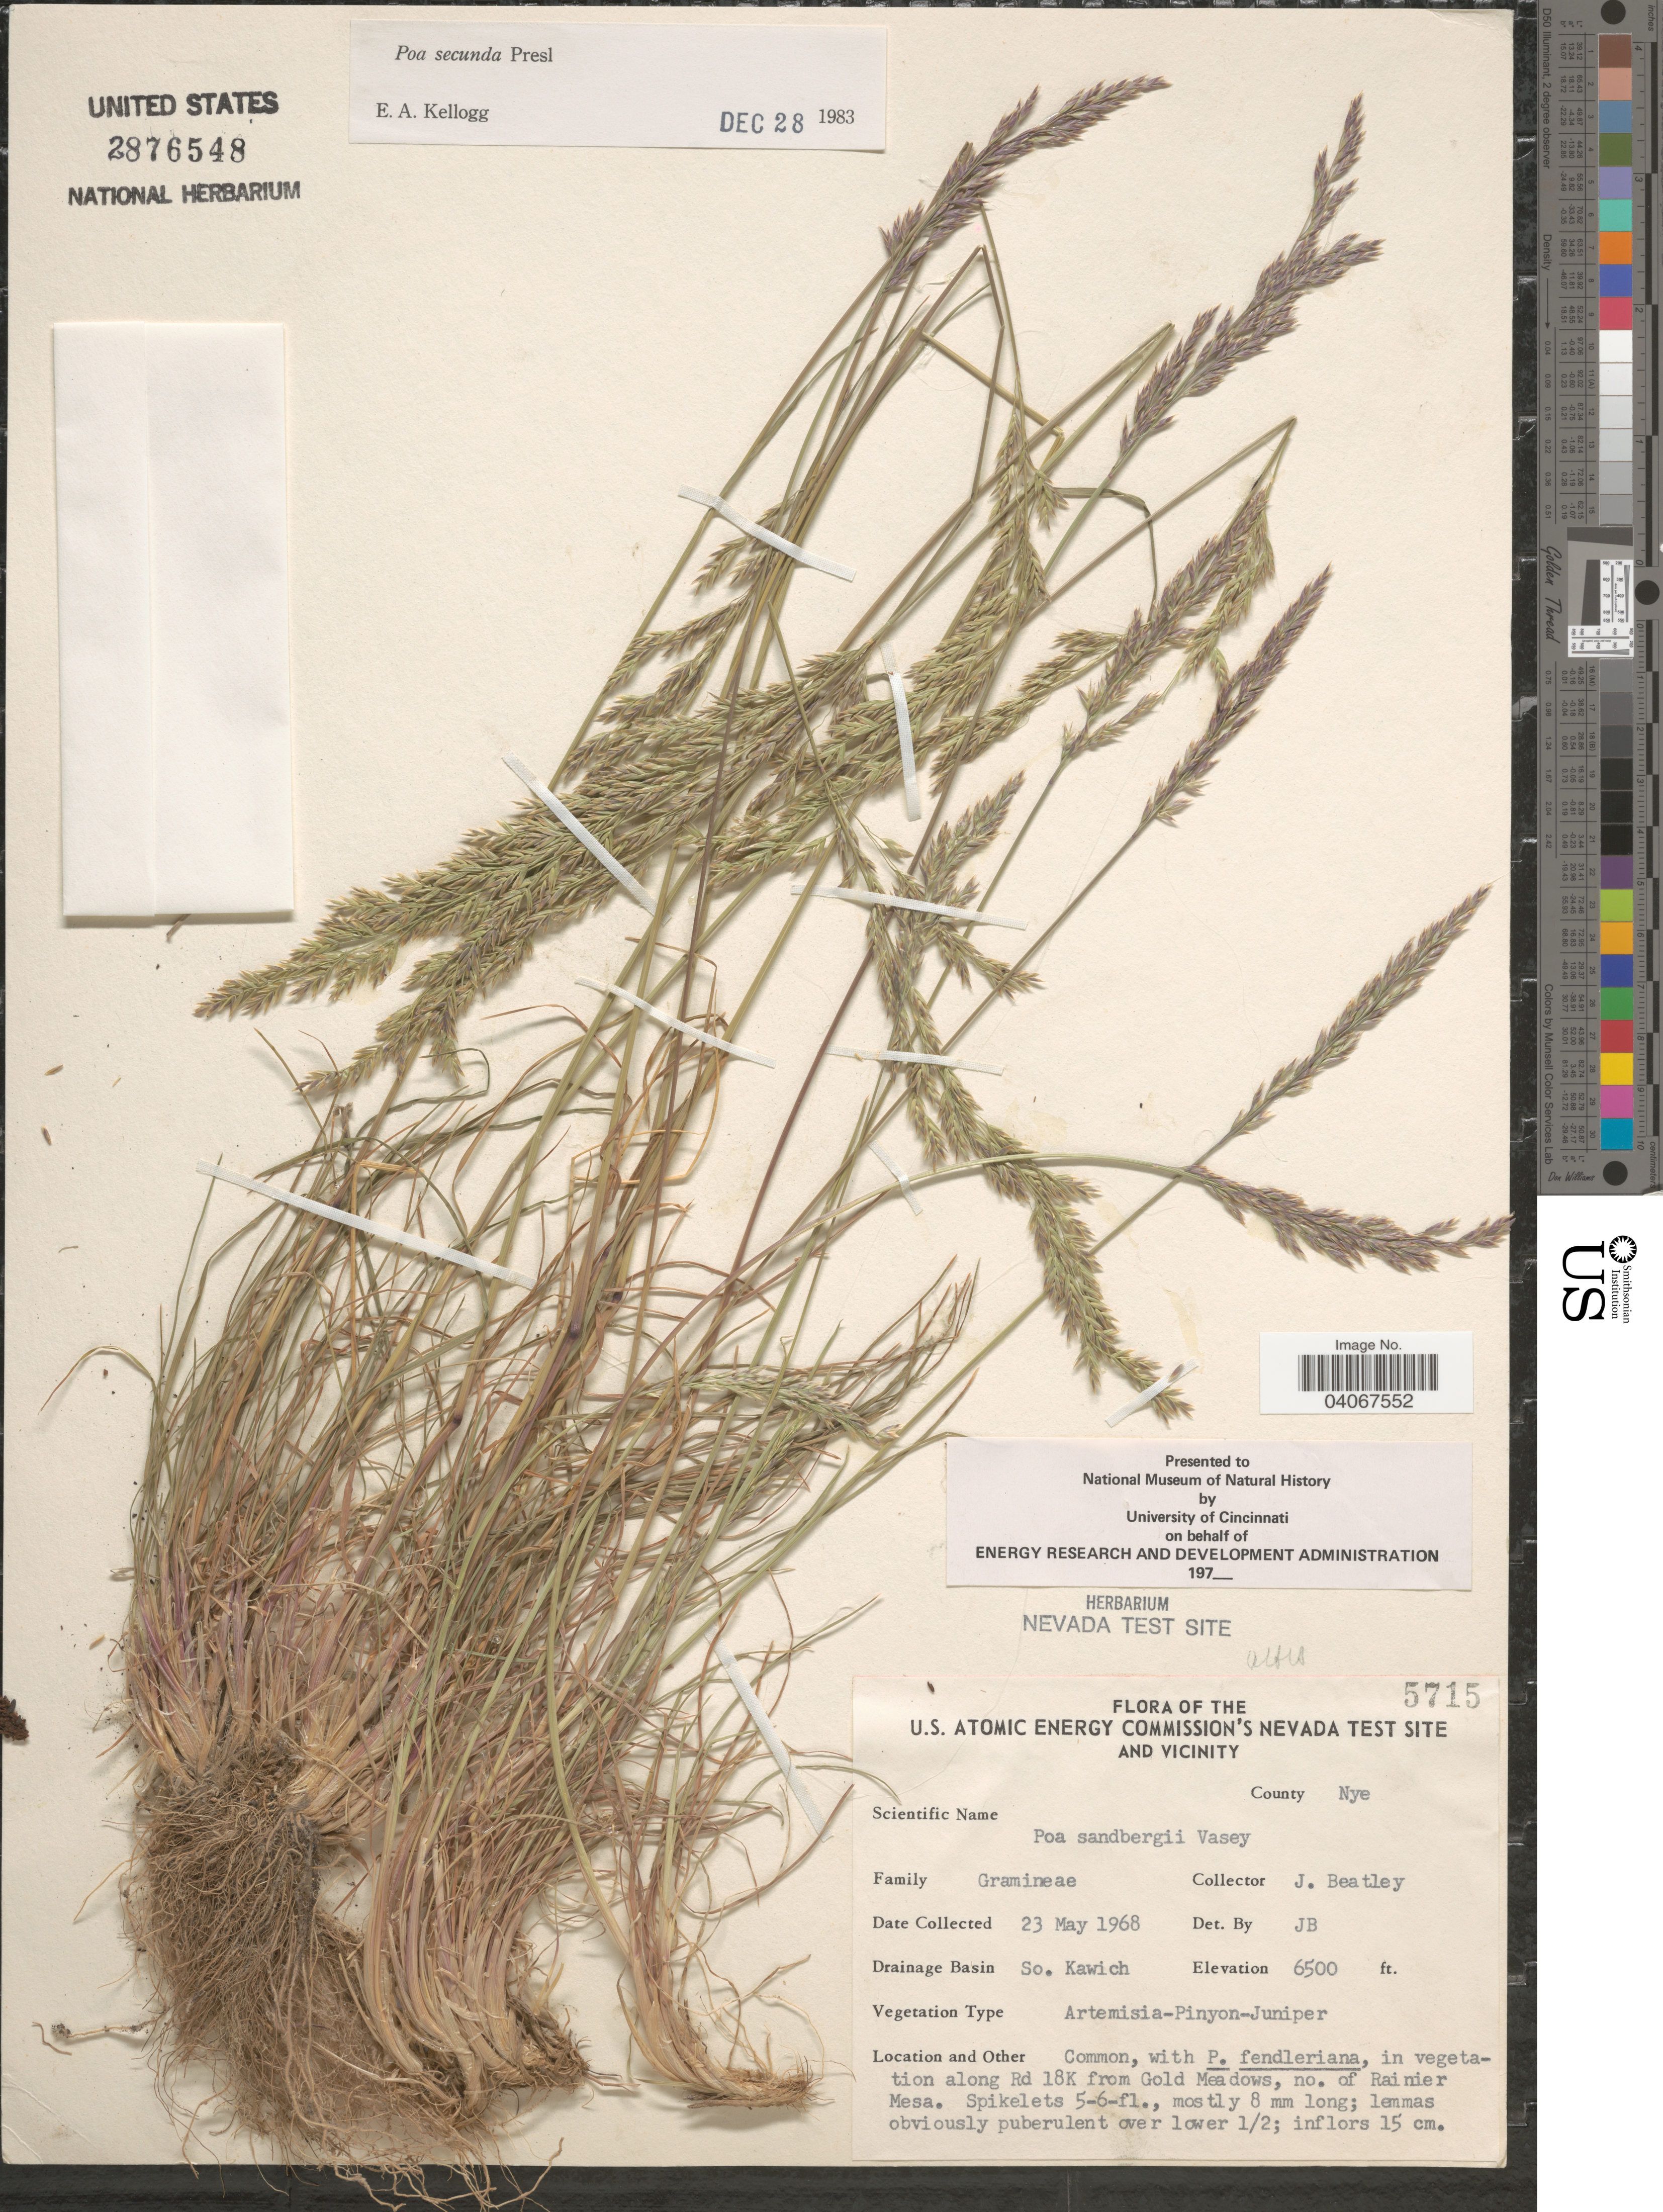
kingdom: Plantae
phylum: Tracheophyta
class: Liliopsida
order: Poales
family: Poaceae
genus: Poa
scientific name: Poa secunda subsp. secunda var. secunda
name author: J. Presl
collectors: J. C. Beatley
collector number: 5715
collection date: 1968-05-23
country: United States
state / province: Nevada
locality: The U.S. Atomic Energy Commission's Nevada Test Site and Vicinity. County Nye. Drainage Basin So. Kawich. Along Rd 18K from Gold Meadows, no. of Rainier Mesa.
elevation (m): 1981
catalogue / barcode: US 2876548